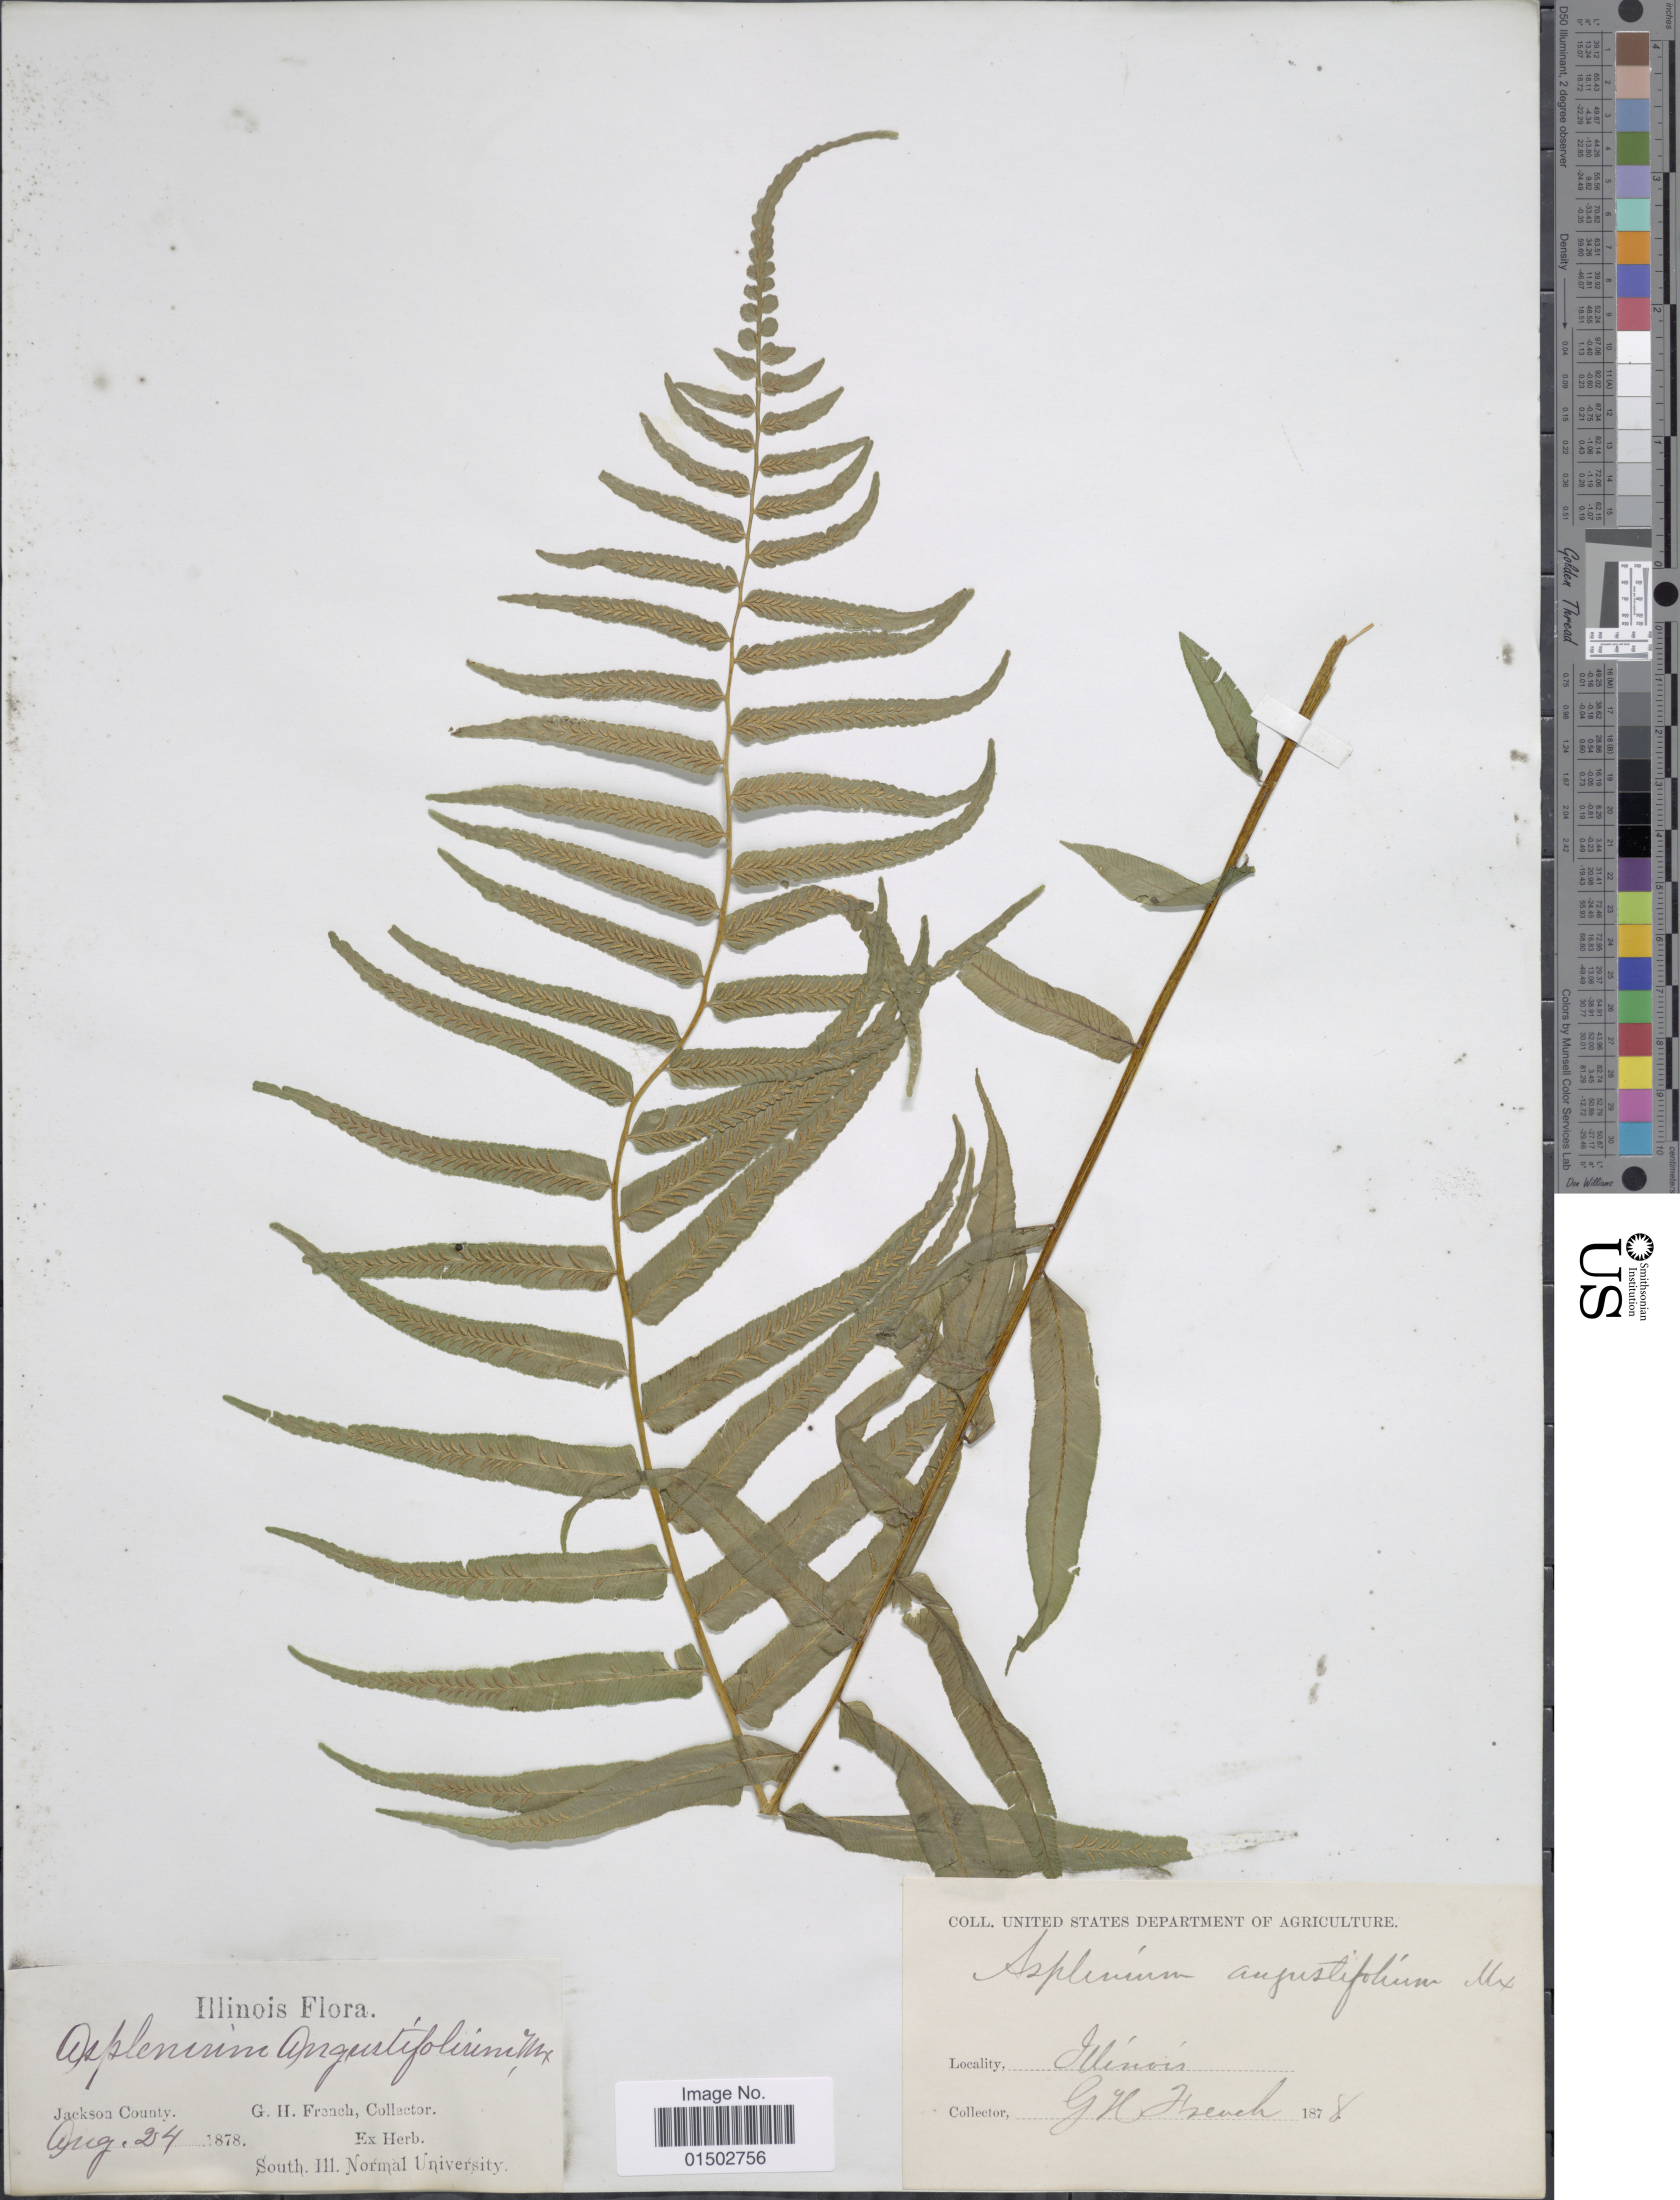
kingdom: Plantae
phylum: Tracheophyta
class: Polypodiopsida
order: Polypodiales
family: Diplaziopsidaceae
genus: Homalosorus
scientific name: Homalosorus pycnocarpos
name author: (Spreng.) Pic. Serm.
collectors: G. H. French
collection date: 1878-08-24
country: United States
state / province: Illinois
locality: Jackson County